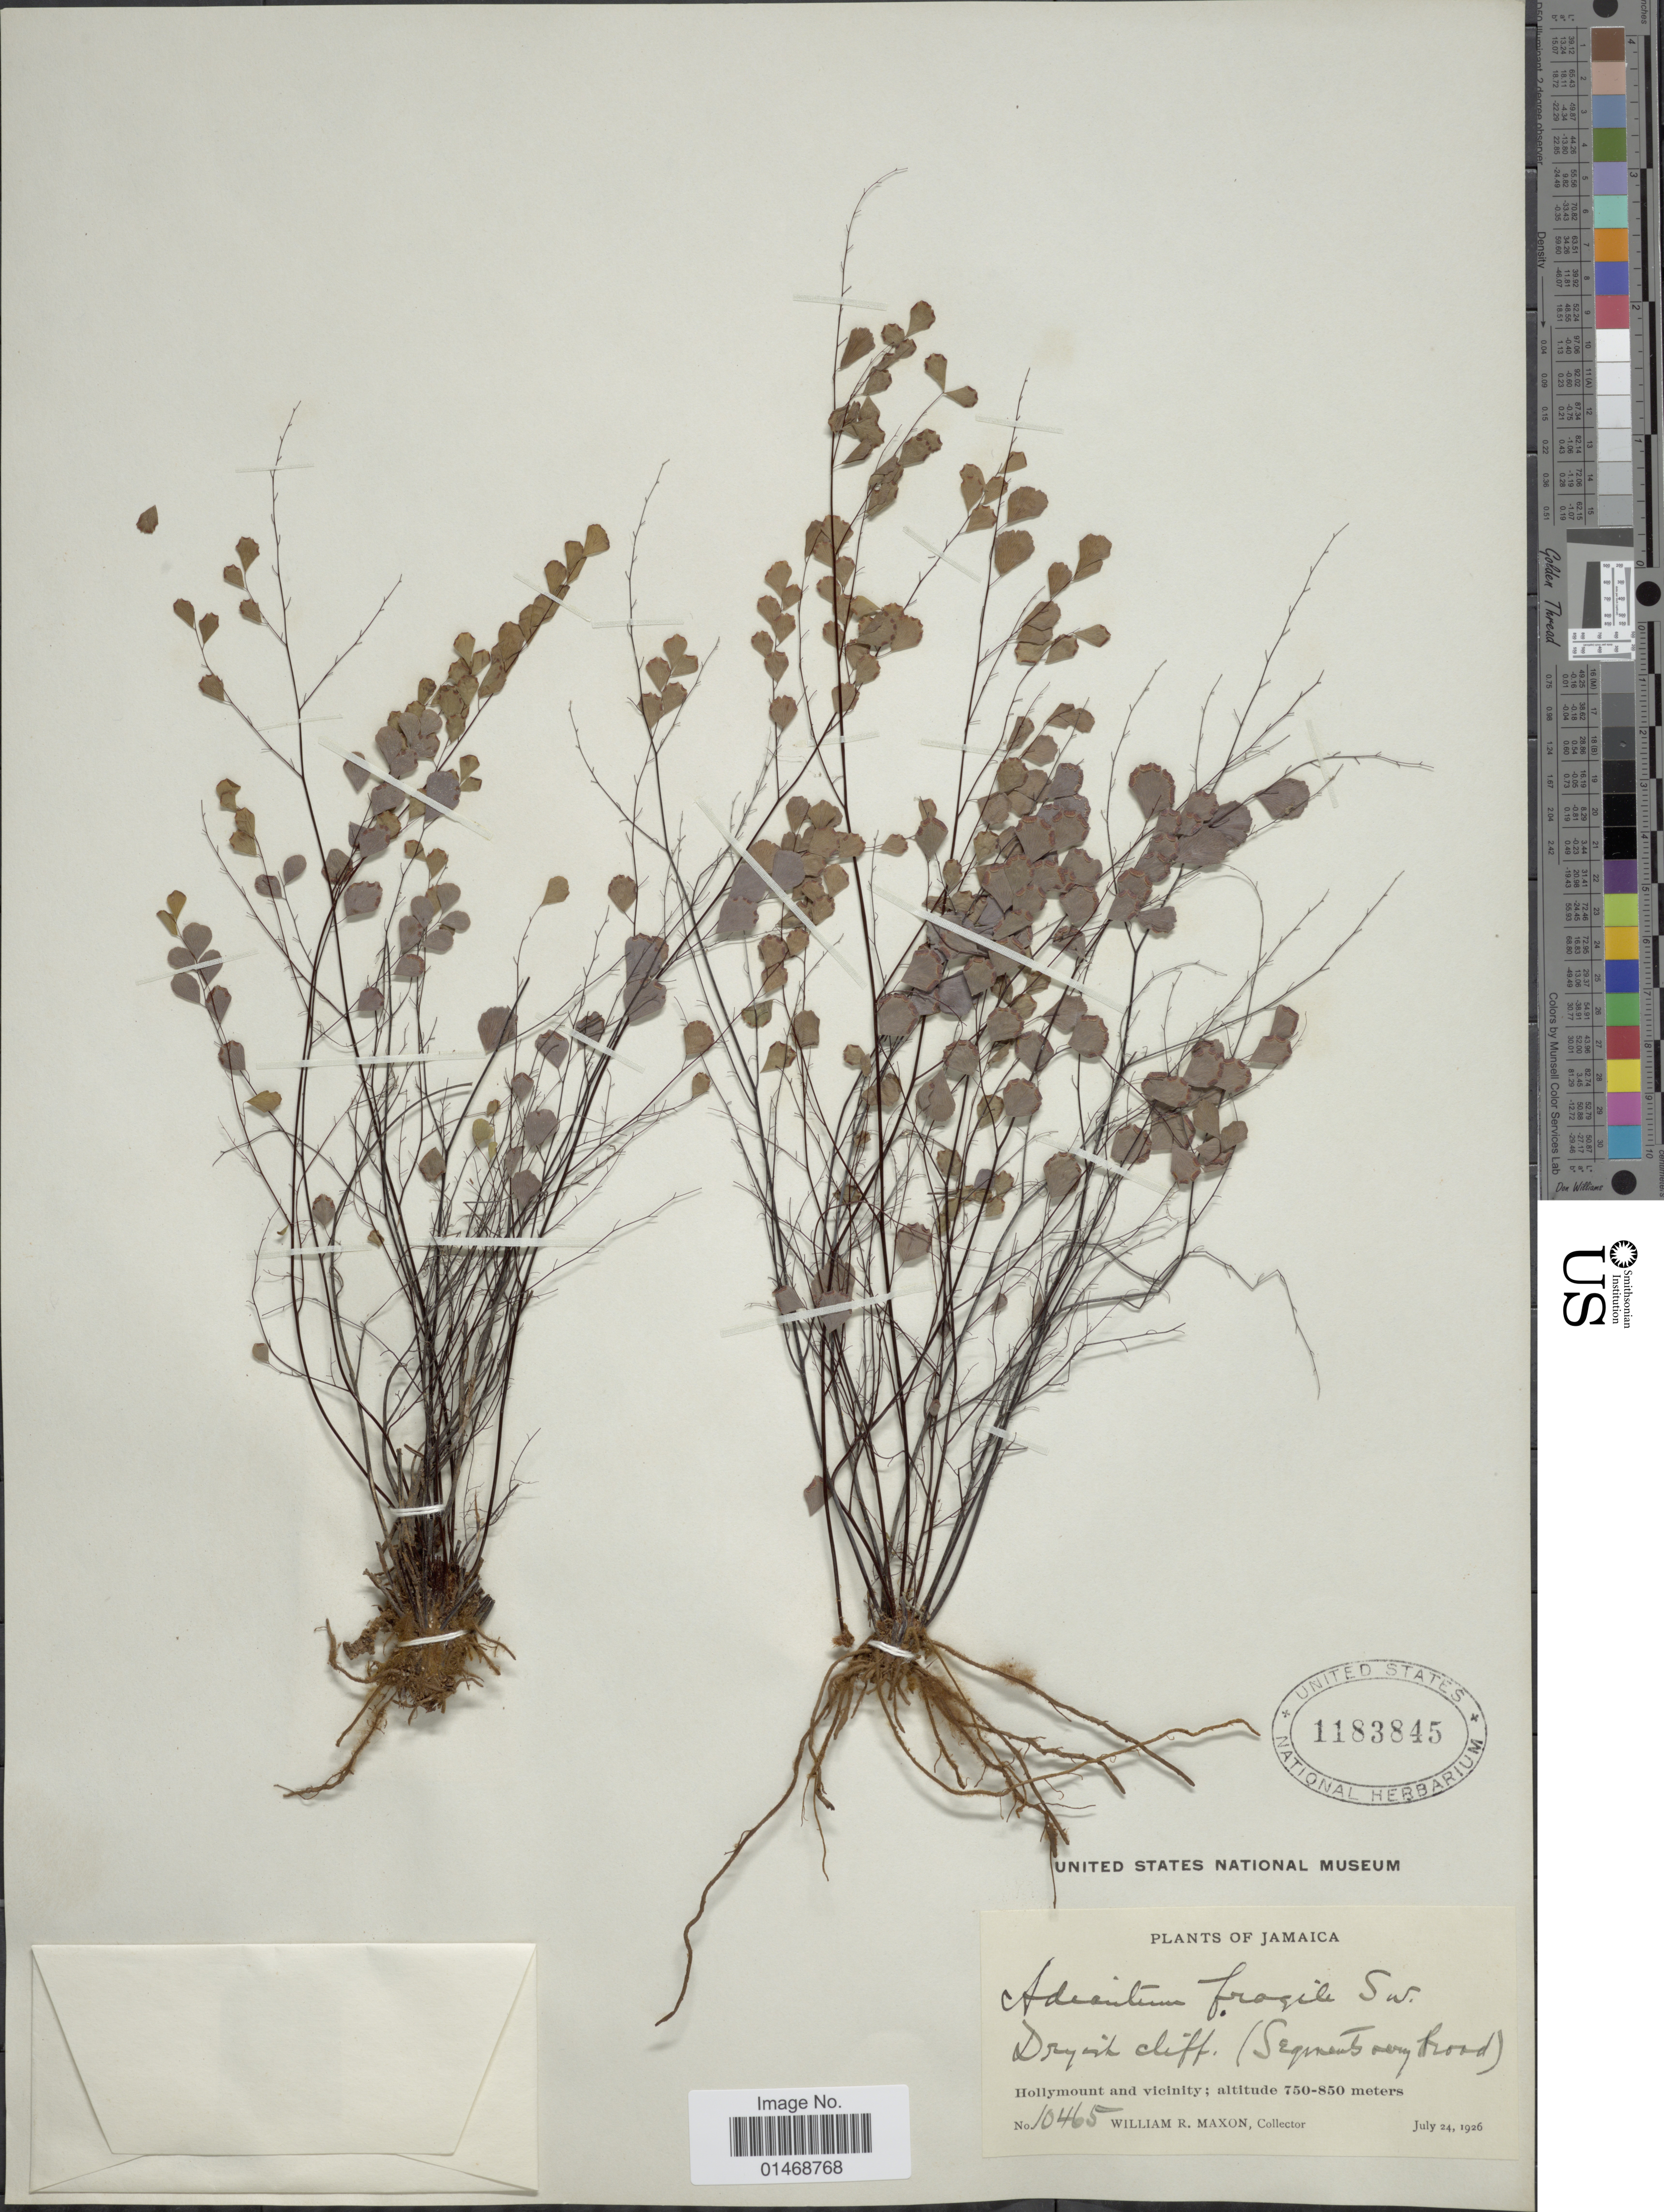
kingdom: Plantae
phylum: Tracheophyta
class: Polypodiopsida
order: Polypodiales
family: Pteridaceae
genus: Adiantum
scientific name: Adiantum fragile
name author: Sw.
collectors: W. R. Maxon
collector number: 10465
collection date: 1926-07-24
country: Jamaica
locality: Hollymount and vicinity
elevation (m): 750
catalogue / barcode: US 1183845